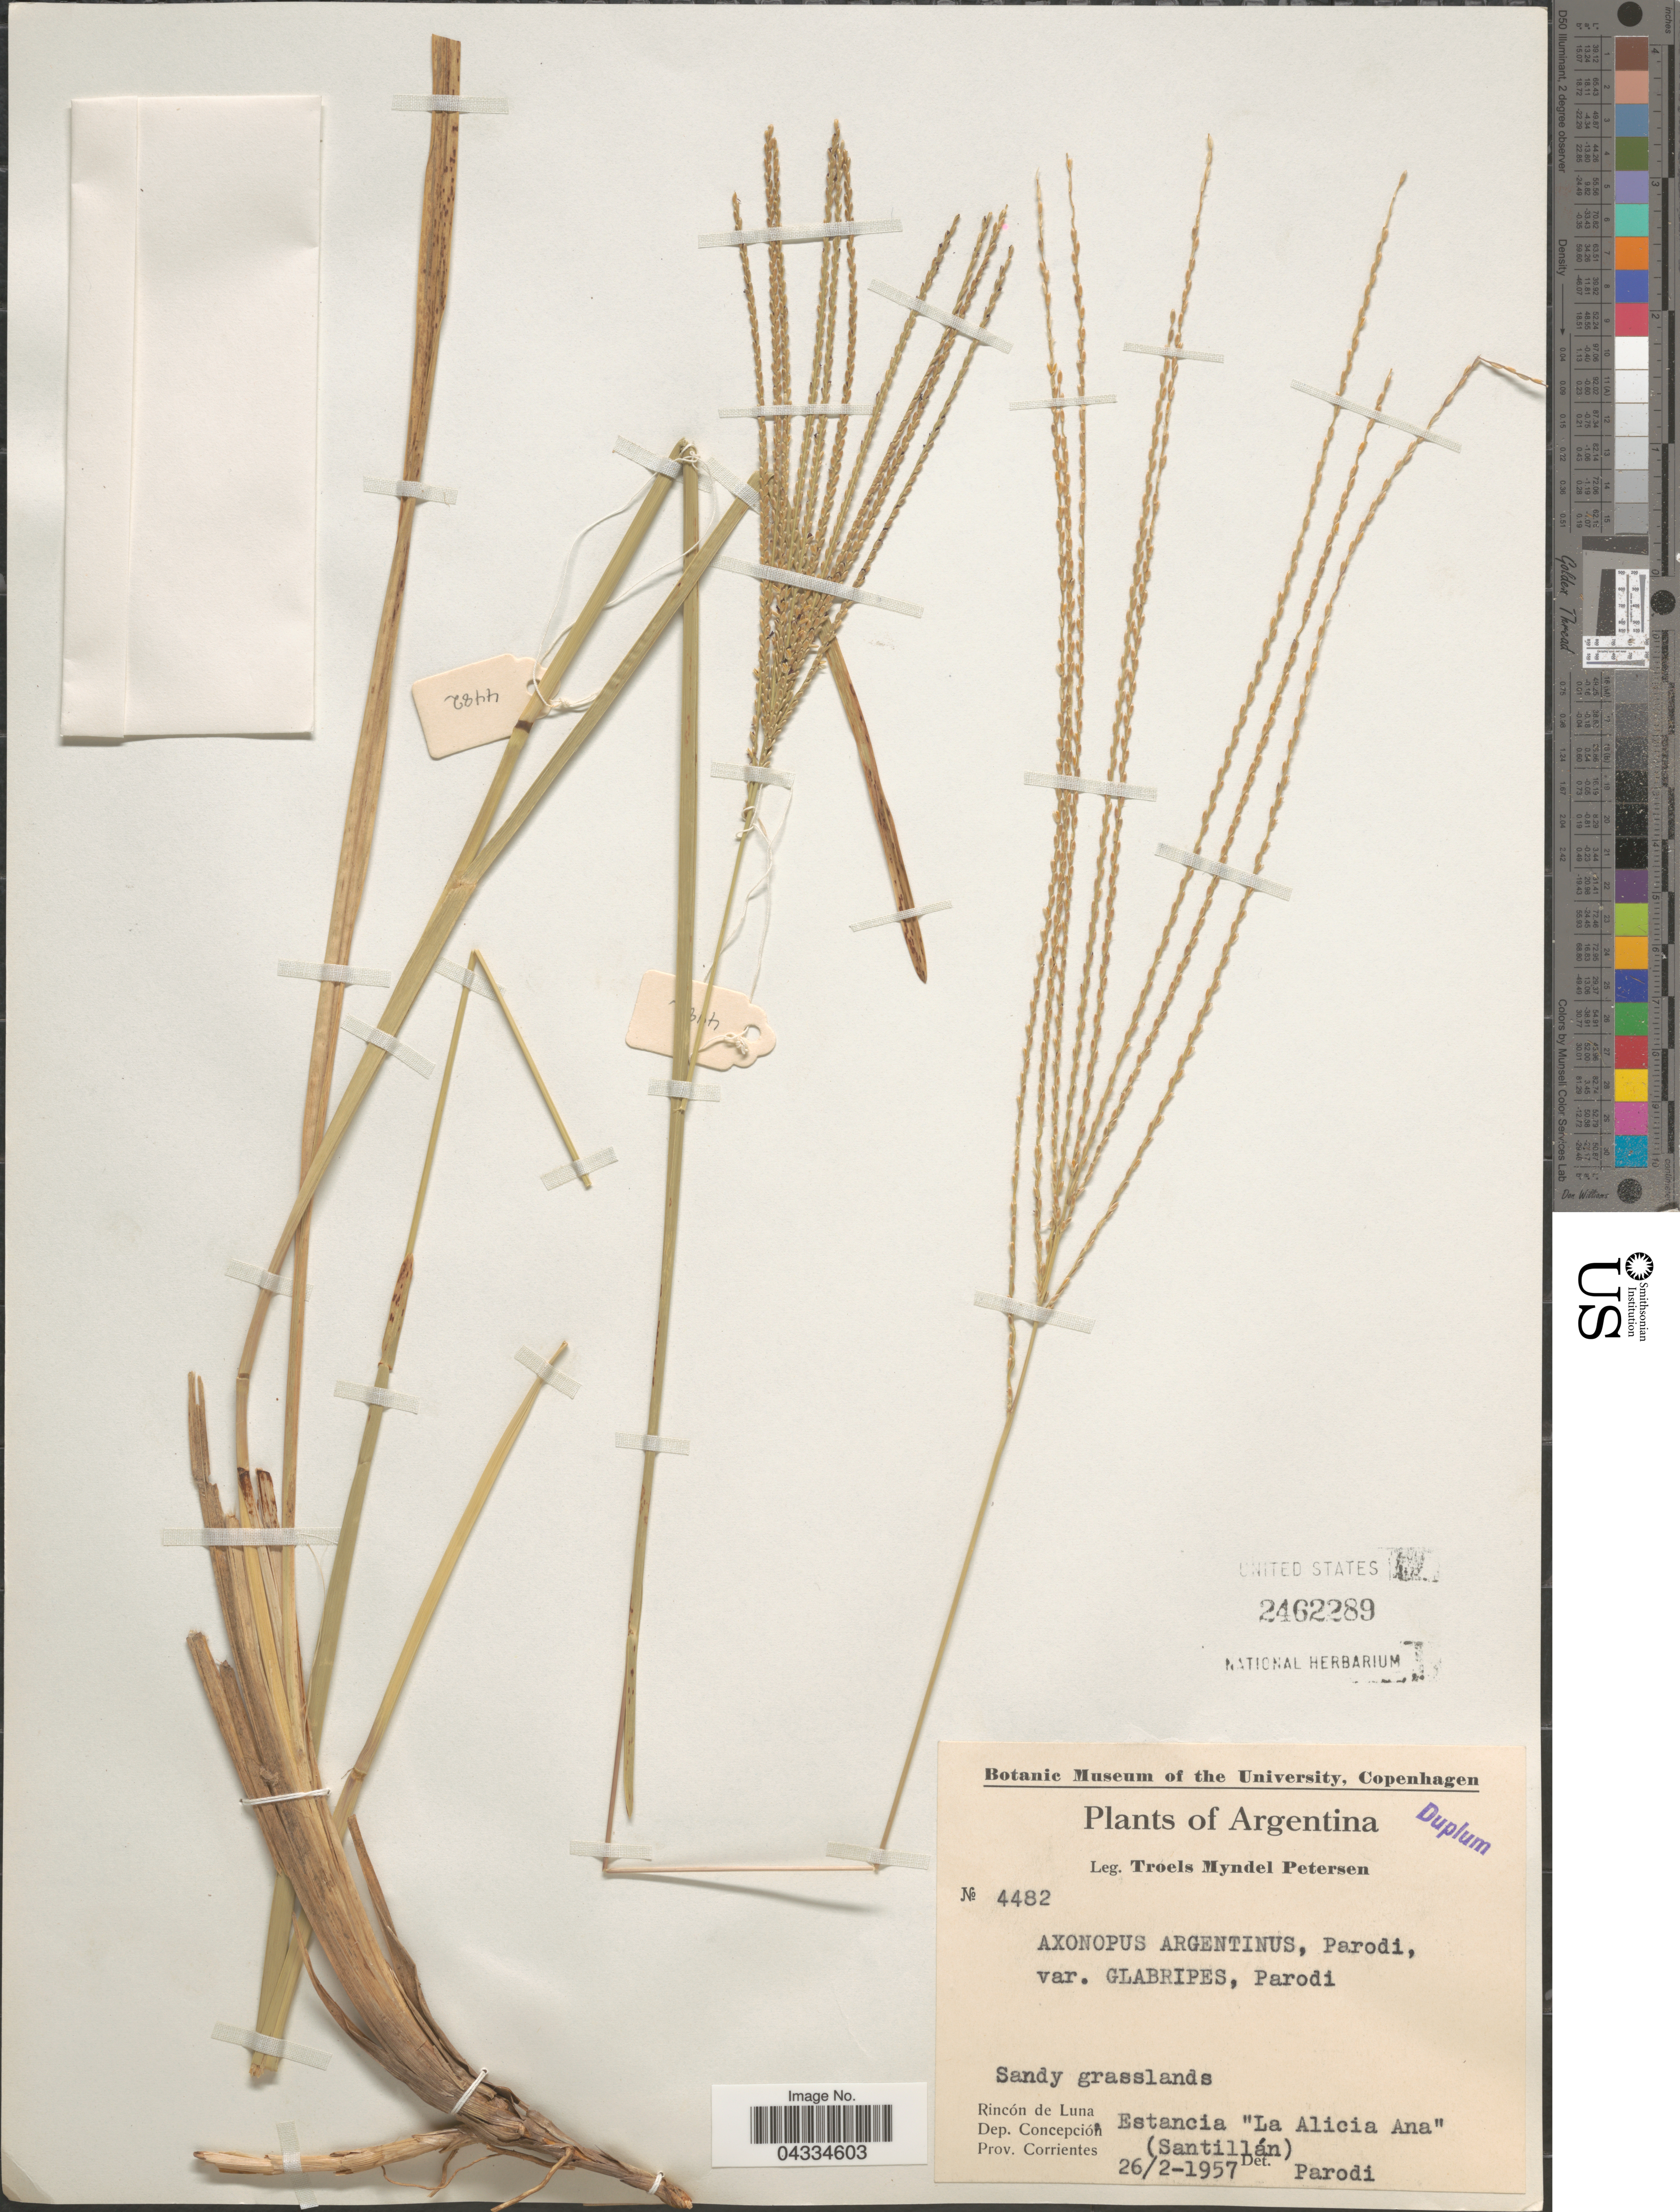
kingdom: Plantae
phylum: Tracheophyta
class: Liliopsida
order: Poales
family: Poaceae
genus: Axonopus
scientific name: Axonopus argentinus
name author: Parodi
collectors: T. M. Petersen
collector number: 4482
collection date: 1957-02-26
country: Argentina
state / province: Corrientes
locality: Rincón de Luna. Dep. Concepción. Estancia "La Alicia Ana" (Santillán).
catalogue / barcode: US 2462289